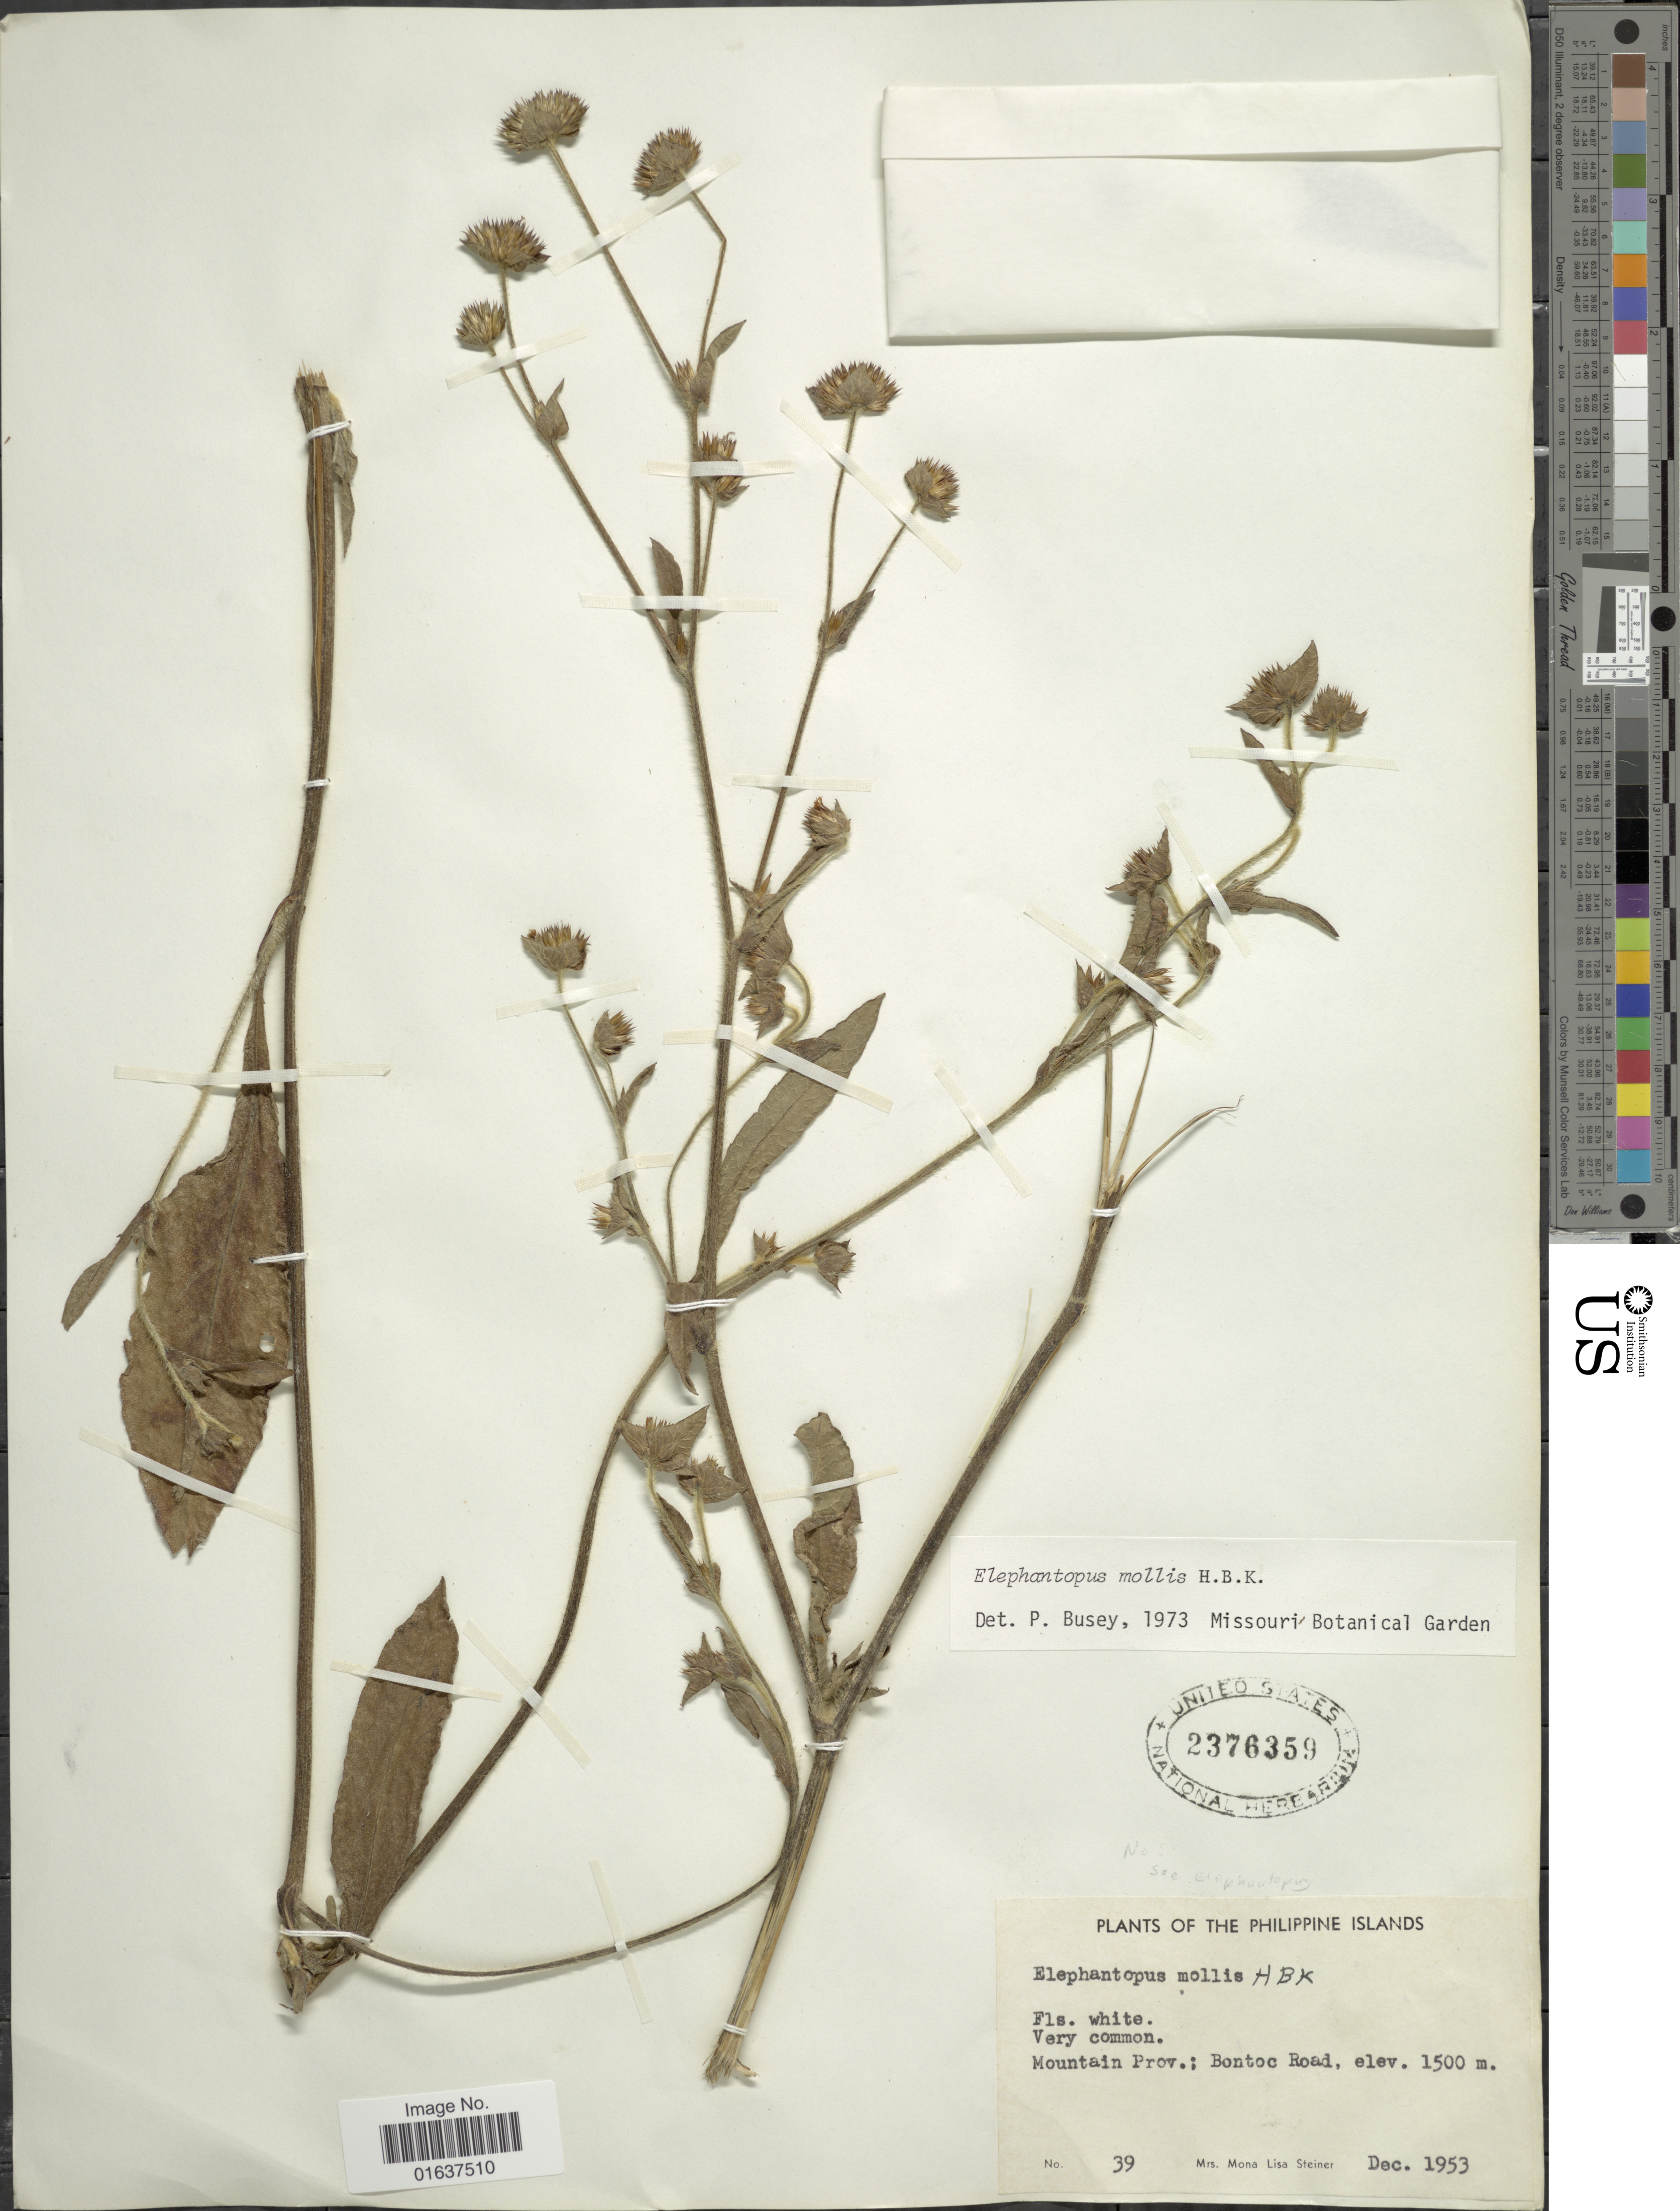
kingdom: Plantae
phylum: Tracheophyta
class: Magnoliopsida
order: Asterales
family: Asteraceae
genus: Elephantopus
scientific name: Elephantopus mollis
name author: Kunth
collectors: M. Steiner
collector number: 39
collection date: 1953-12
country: Philippines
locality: Mountain Prov.: Bontoc Road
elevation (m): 1500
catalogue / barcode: US 2376359